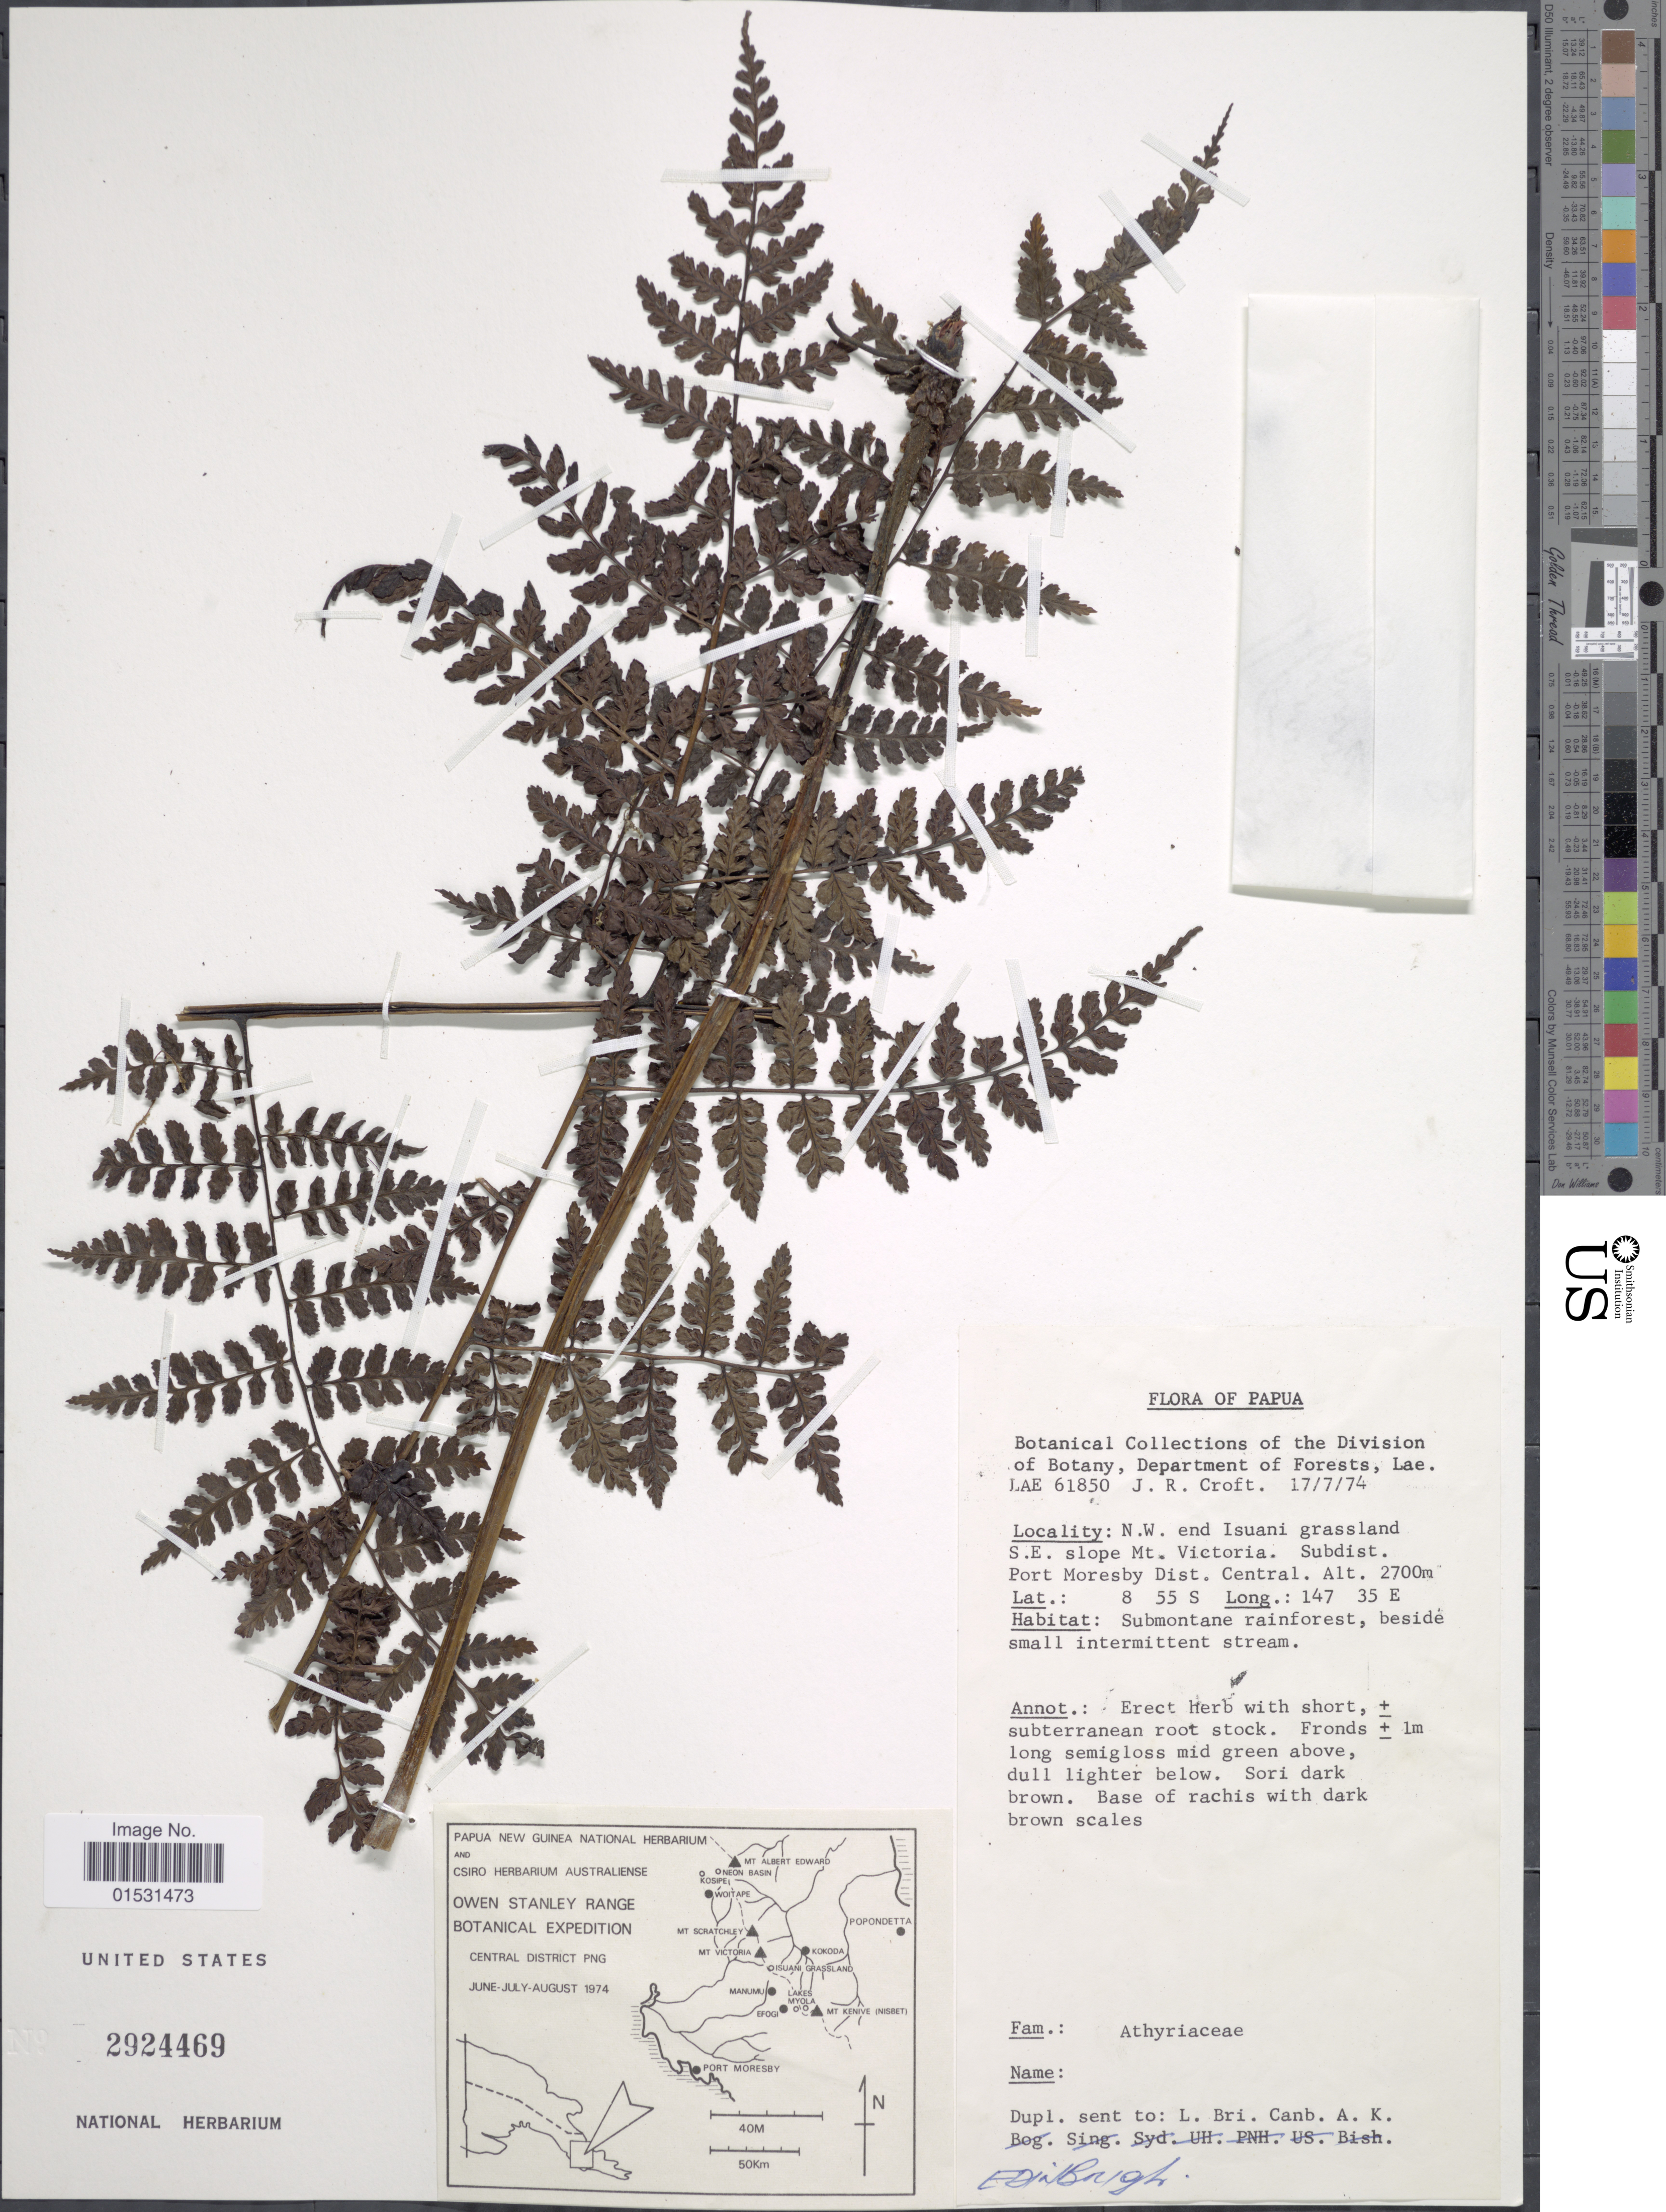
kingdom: Plantae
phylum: Tracheophyta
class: Polypodiopsida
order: Polypodiales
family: Athyriaceae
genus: Athyrium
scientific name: Athyrium sp.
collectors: J. R. Croft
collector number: LAE 61850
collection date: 1974-07-17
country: Papua New Guinea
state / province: Central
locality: Central District PNG. N.W. end Isuani grassland S.E. slope Mt. Victoria. Subdist. Port Moresby Dist. Central.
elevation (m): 2700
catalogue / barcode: US 2924469